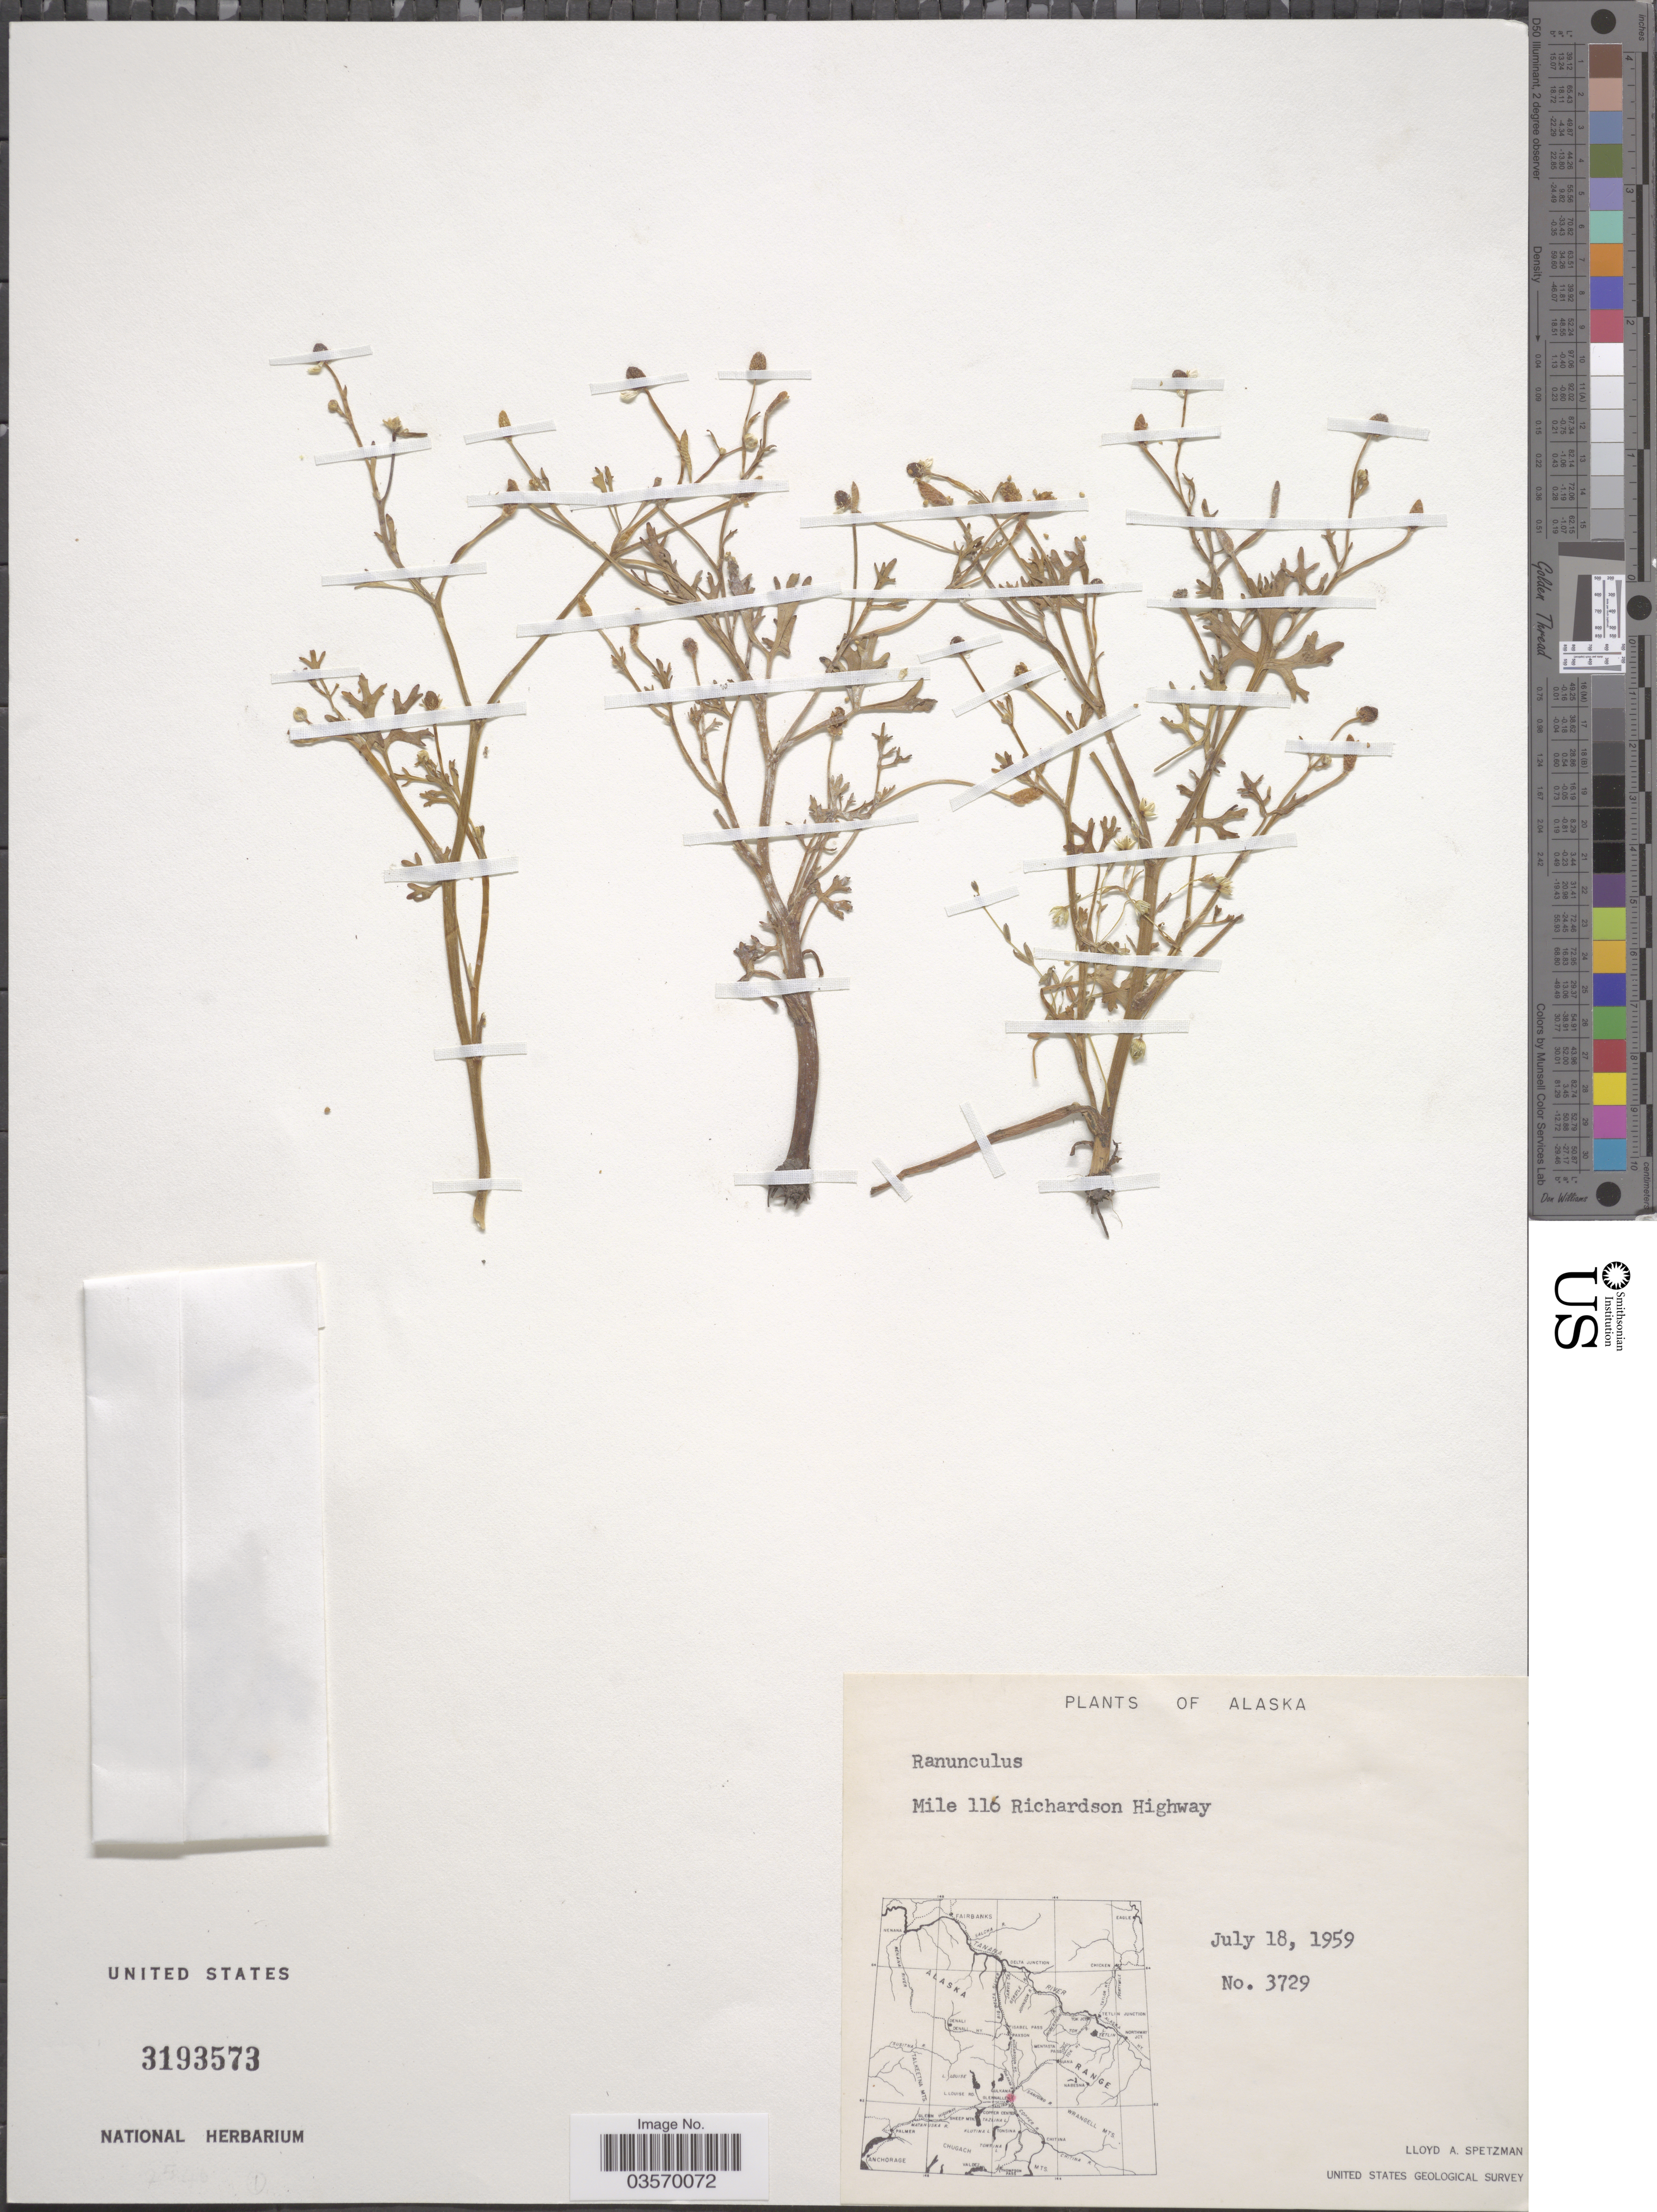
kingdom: Plantae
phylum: Tracheophyta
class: Magnoliopsida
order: Ranunculales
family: Ranunculaceae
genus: Ranunculus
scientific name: Ranunculus sp.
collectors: L. Spetzman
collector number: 3729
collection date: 1959-07-18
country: United States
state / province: Alaska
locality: Mile 116 Richardson Highway.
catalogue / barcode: US 3193573